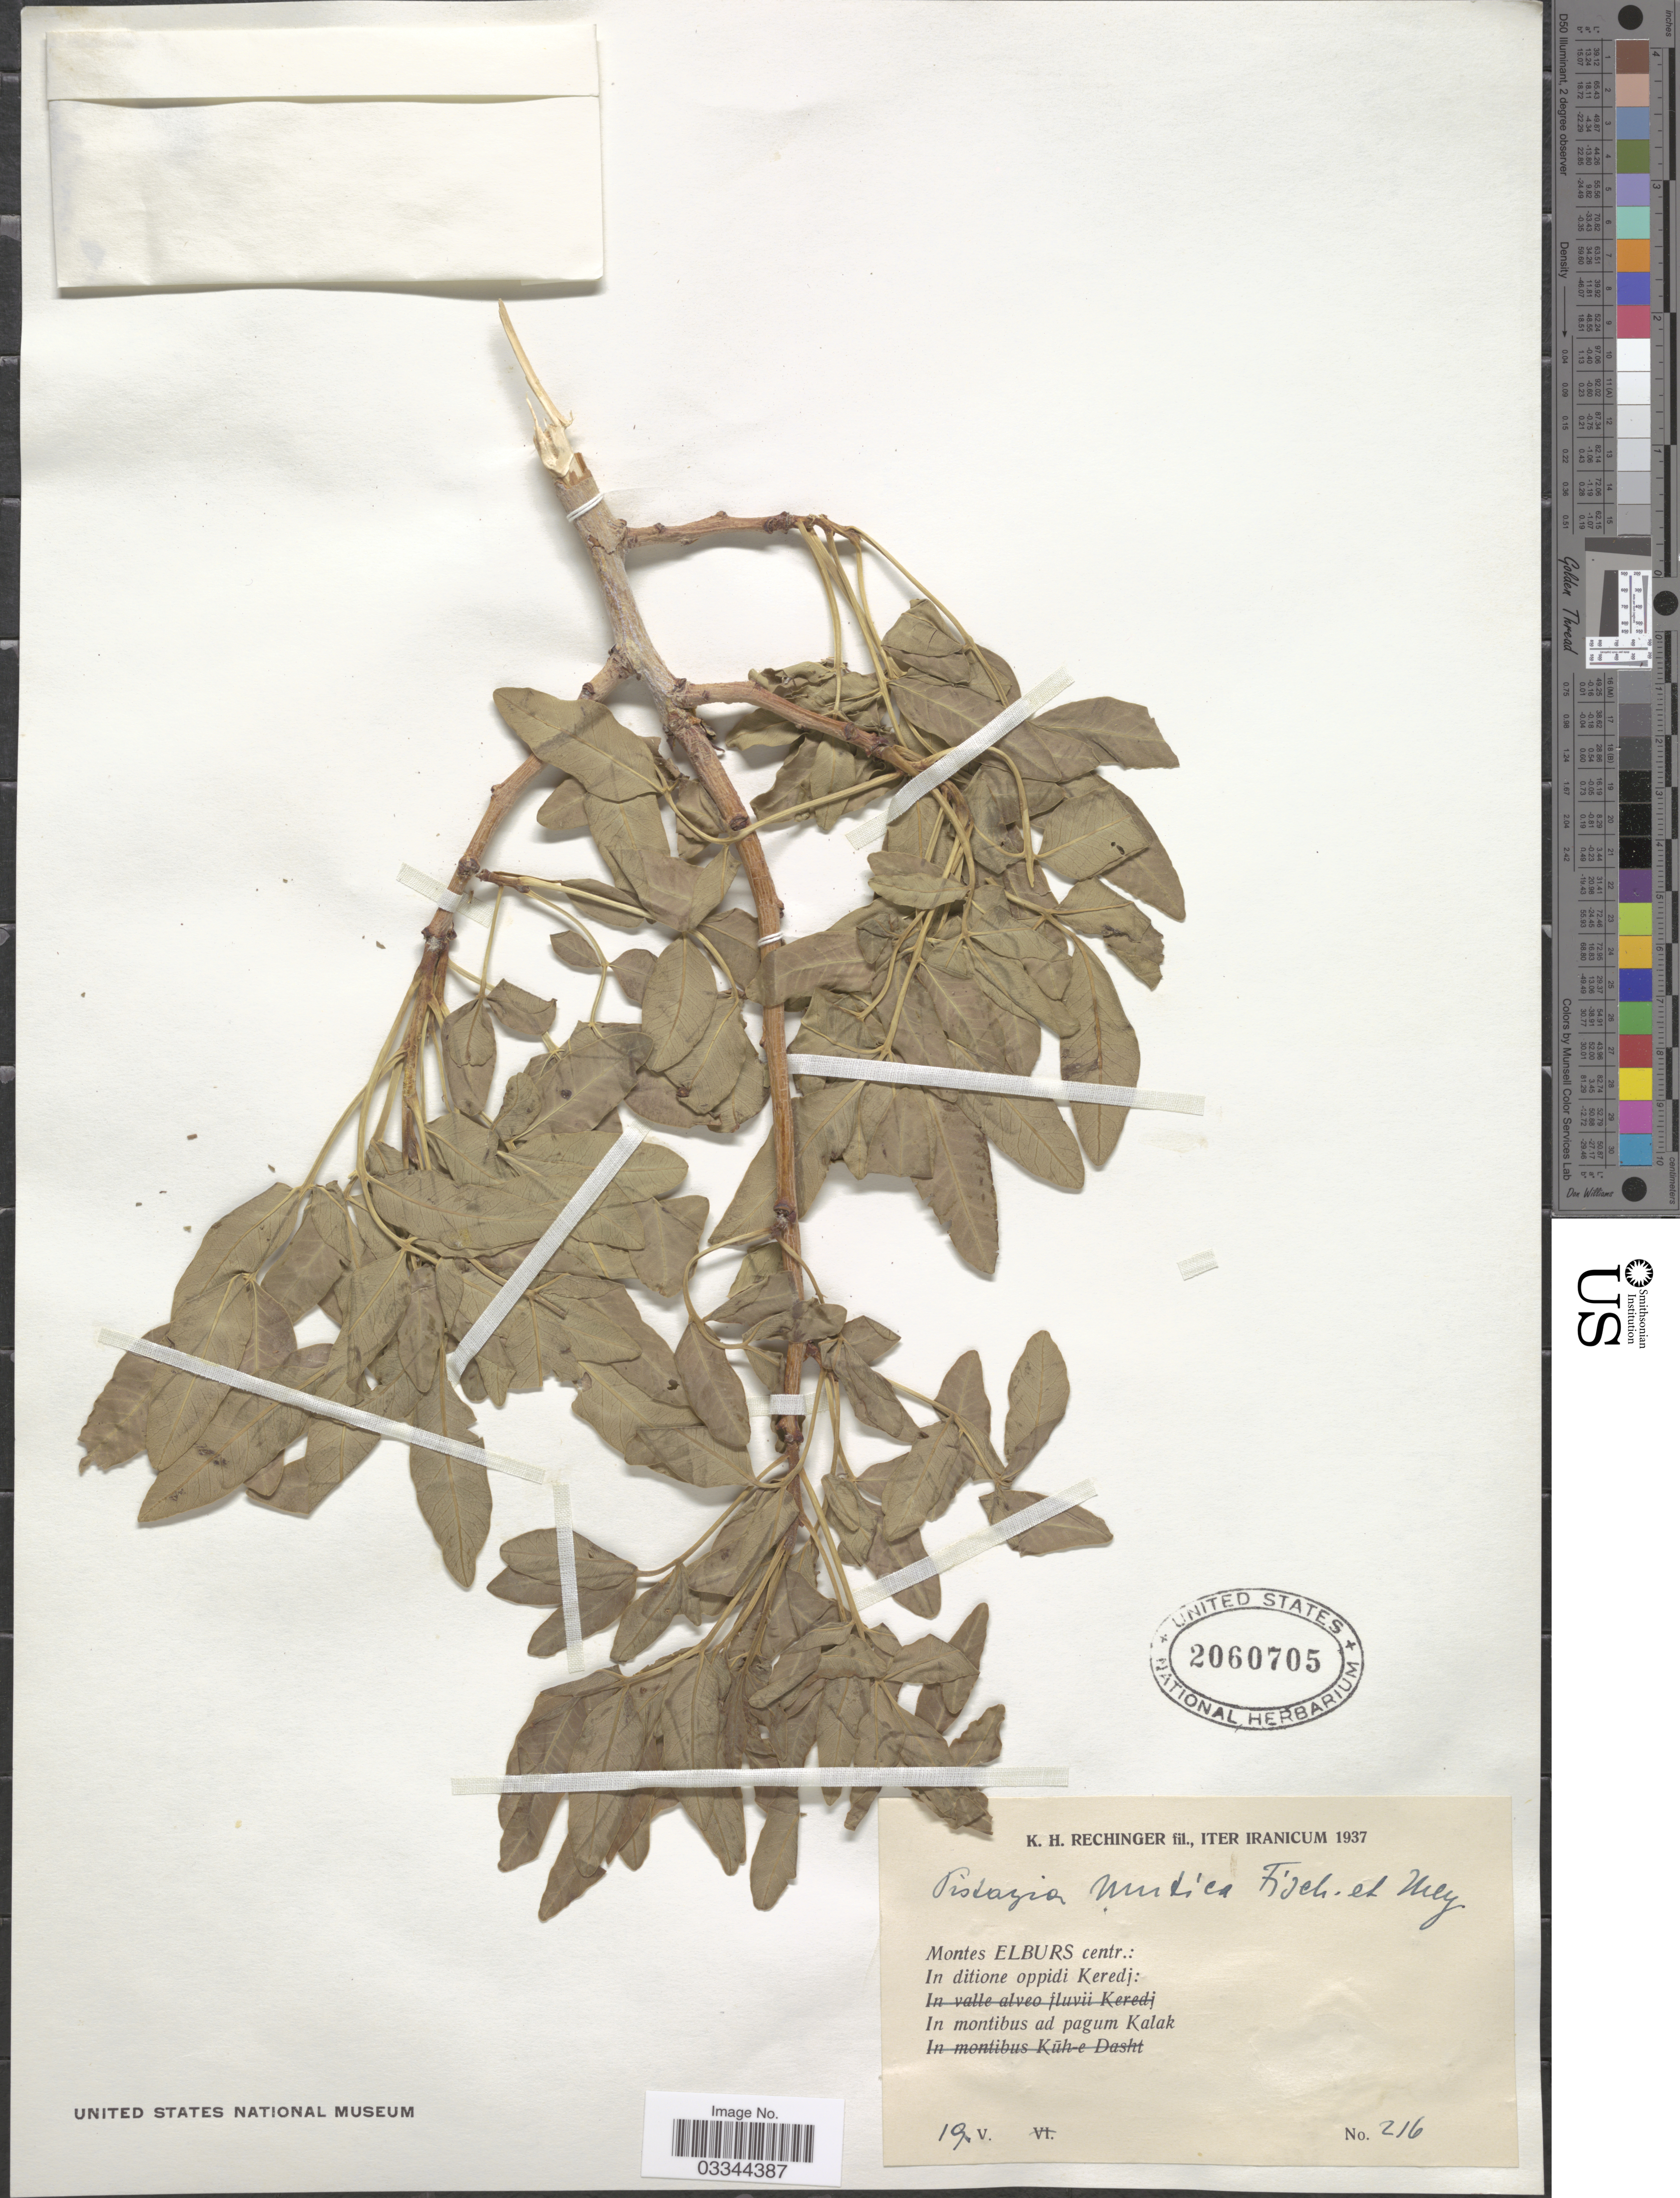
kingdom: Plantae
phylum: Tracheophyta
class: Magnoliopsida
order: Sapindales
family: Anacardiaceae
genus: Pistacia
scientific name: Pistacia mutica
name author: Fisch. & C.A. Mey.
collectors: K. H. Rechinger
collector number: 216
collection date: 1937-06-19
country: Iran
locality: Iter Iranicum. Montes Elburs centr.: In ditione oppidi Keredj. In montibus ad pagum Kalak.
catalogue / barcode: US 2060705